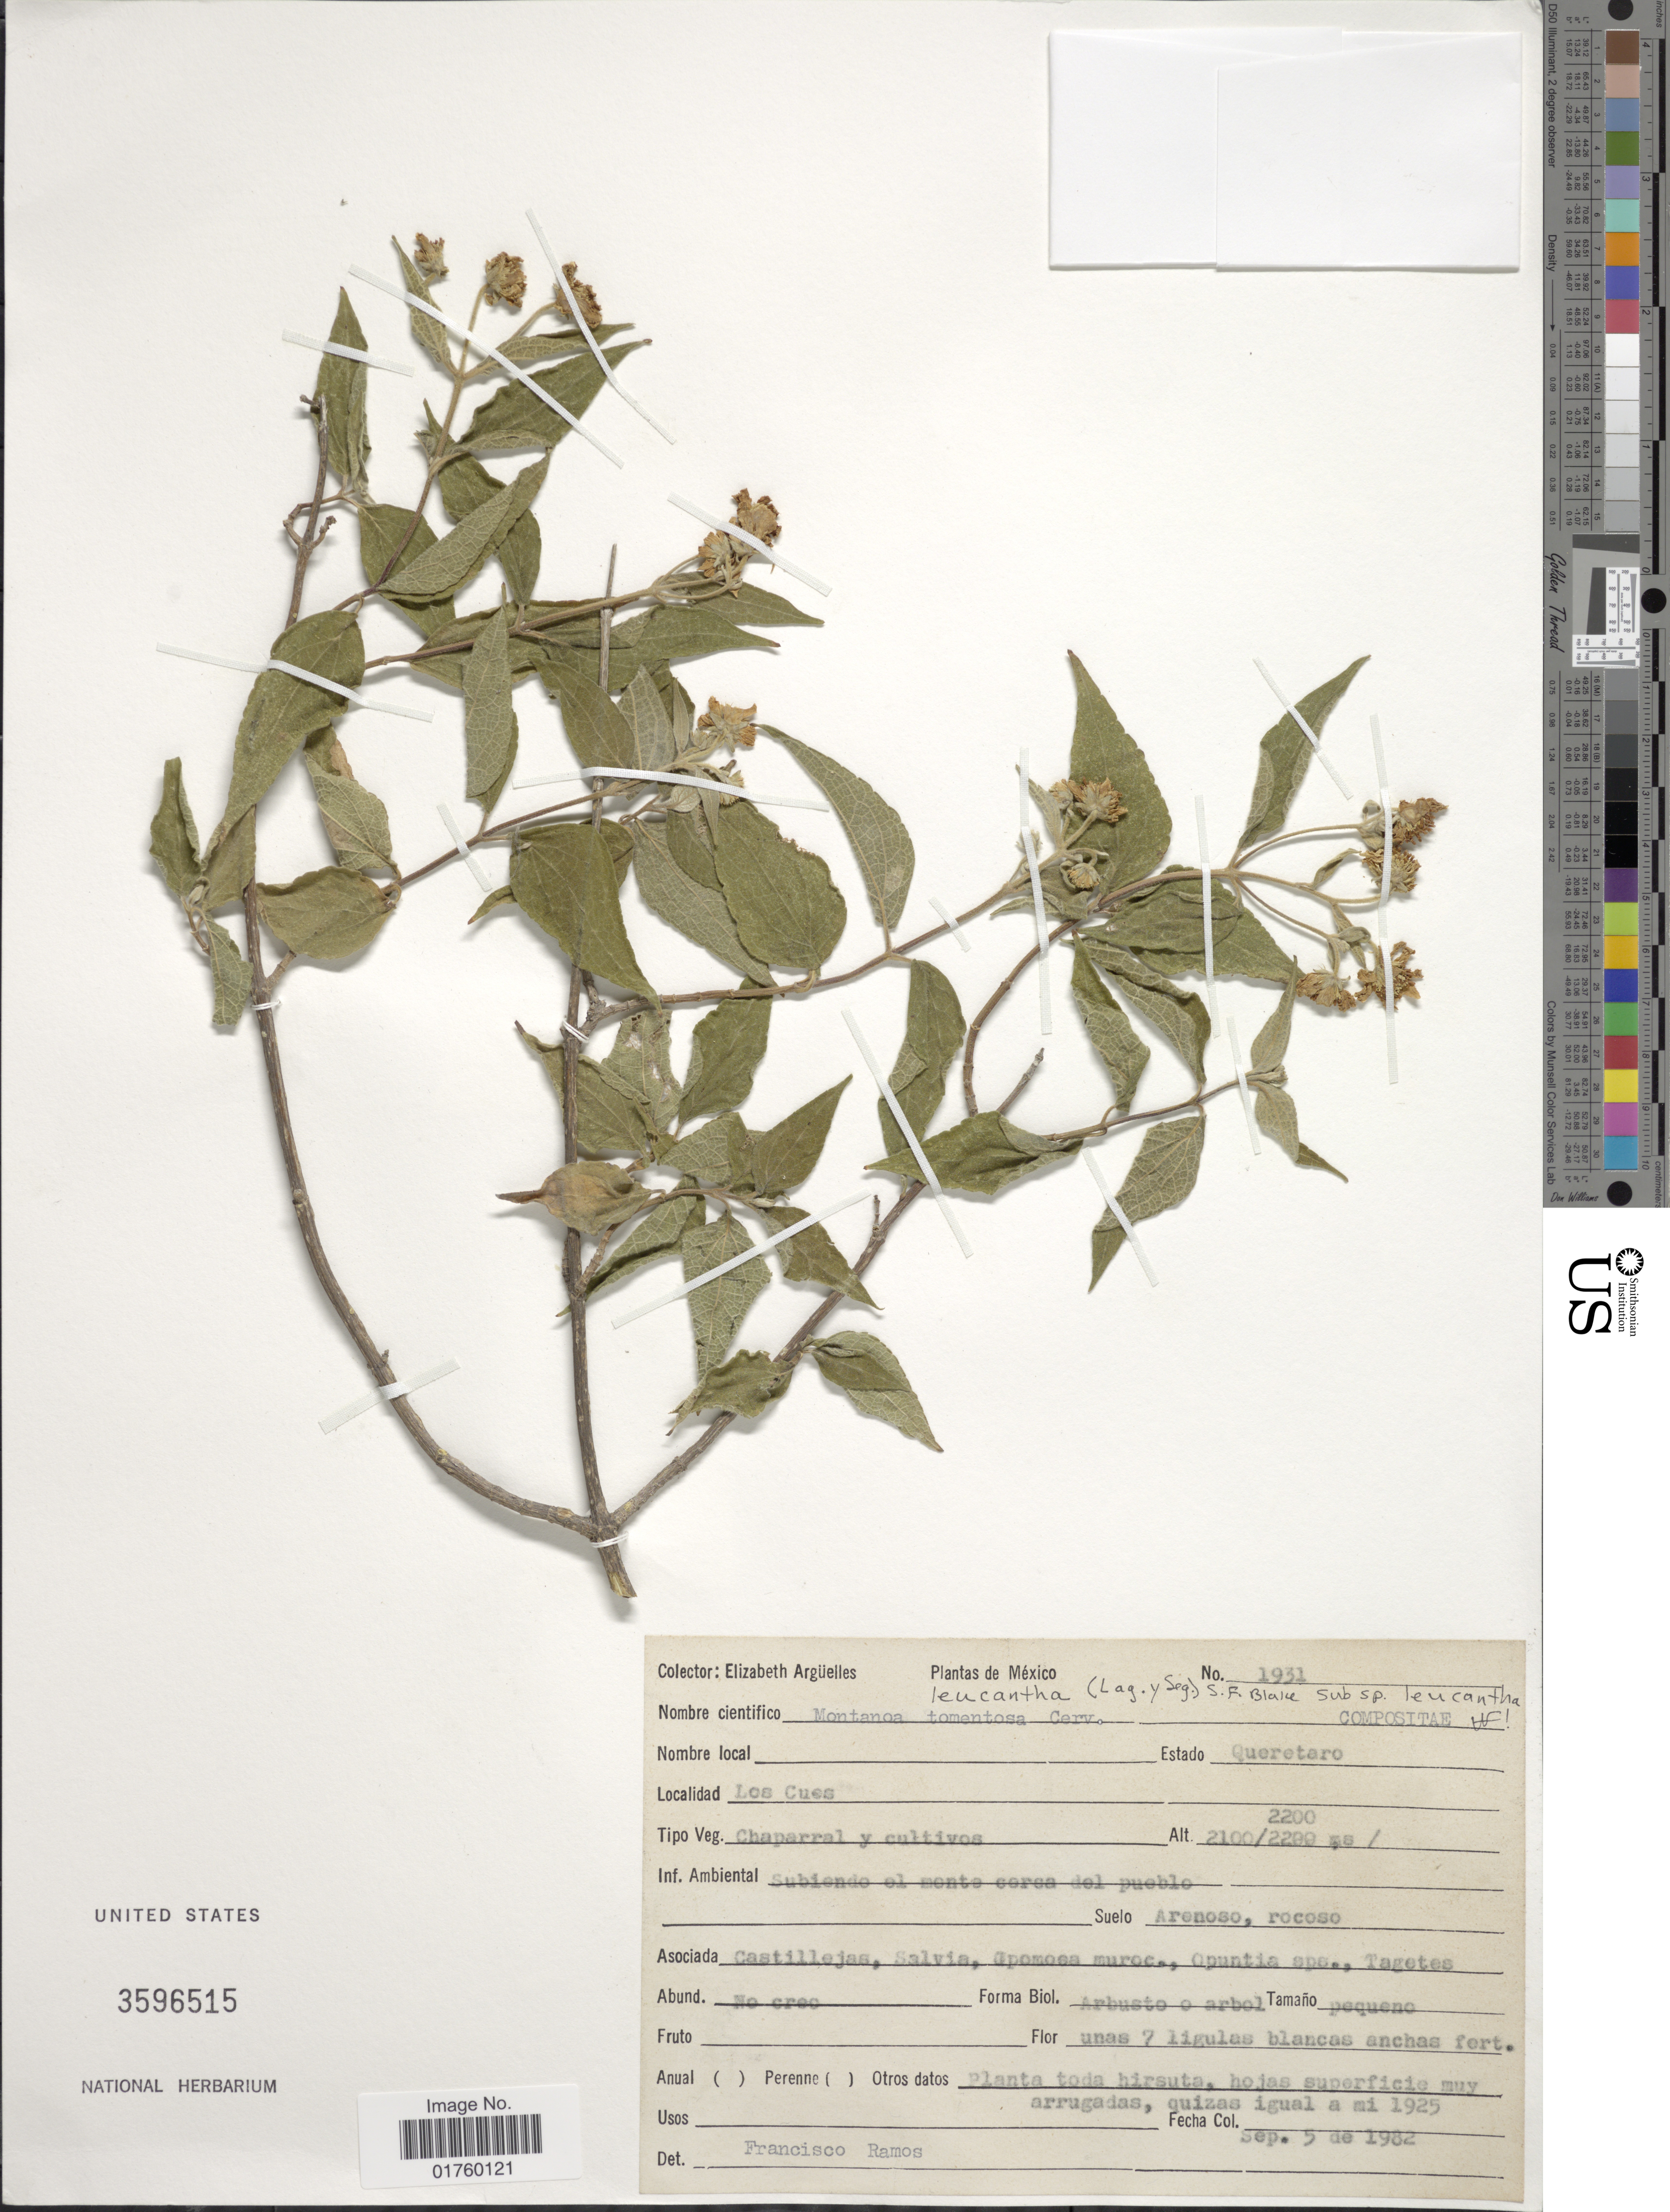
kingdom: Plantae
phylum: Tracheophyta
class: Magnoliopsida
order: Asterales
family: Asteraceae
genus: Montanoa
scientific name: Montanoa leucantha subsp. leucantha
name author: (Lag.) S.F. Blake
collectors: E. Argüelles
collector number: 1931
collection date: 1982-09-05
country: Mexico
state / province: Querétaro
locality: Los Cues, Chaparrel y cultivos, subiendo el monte corea del pueblo.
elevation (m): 2100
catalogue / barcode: US 3596515